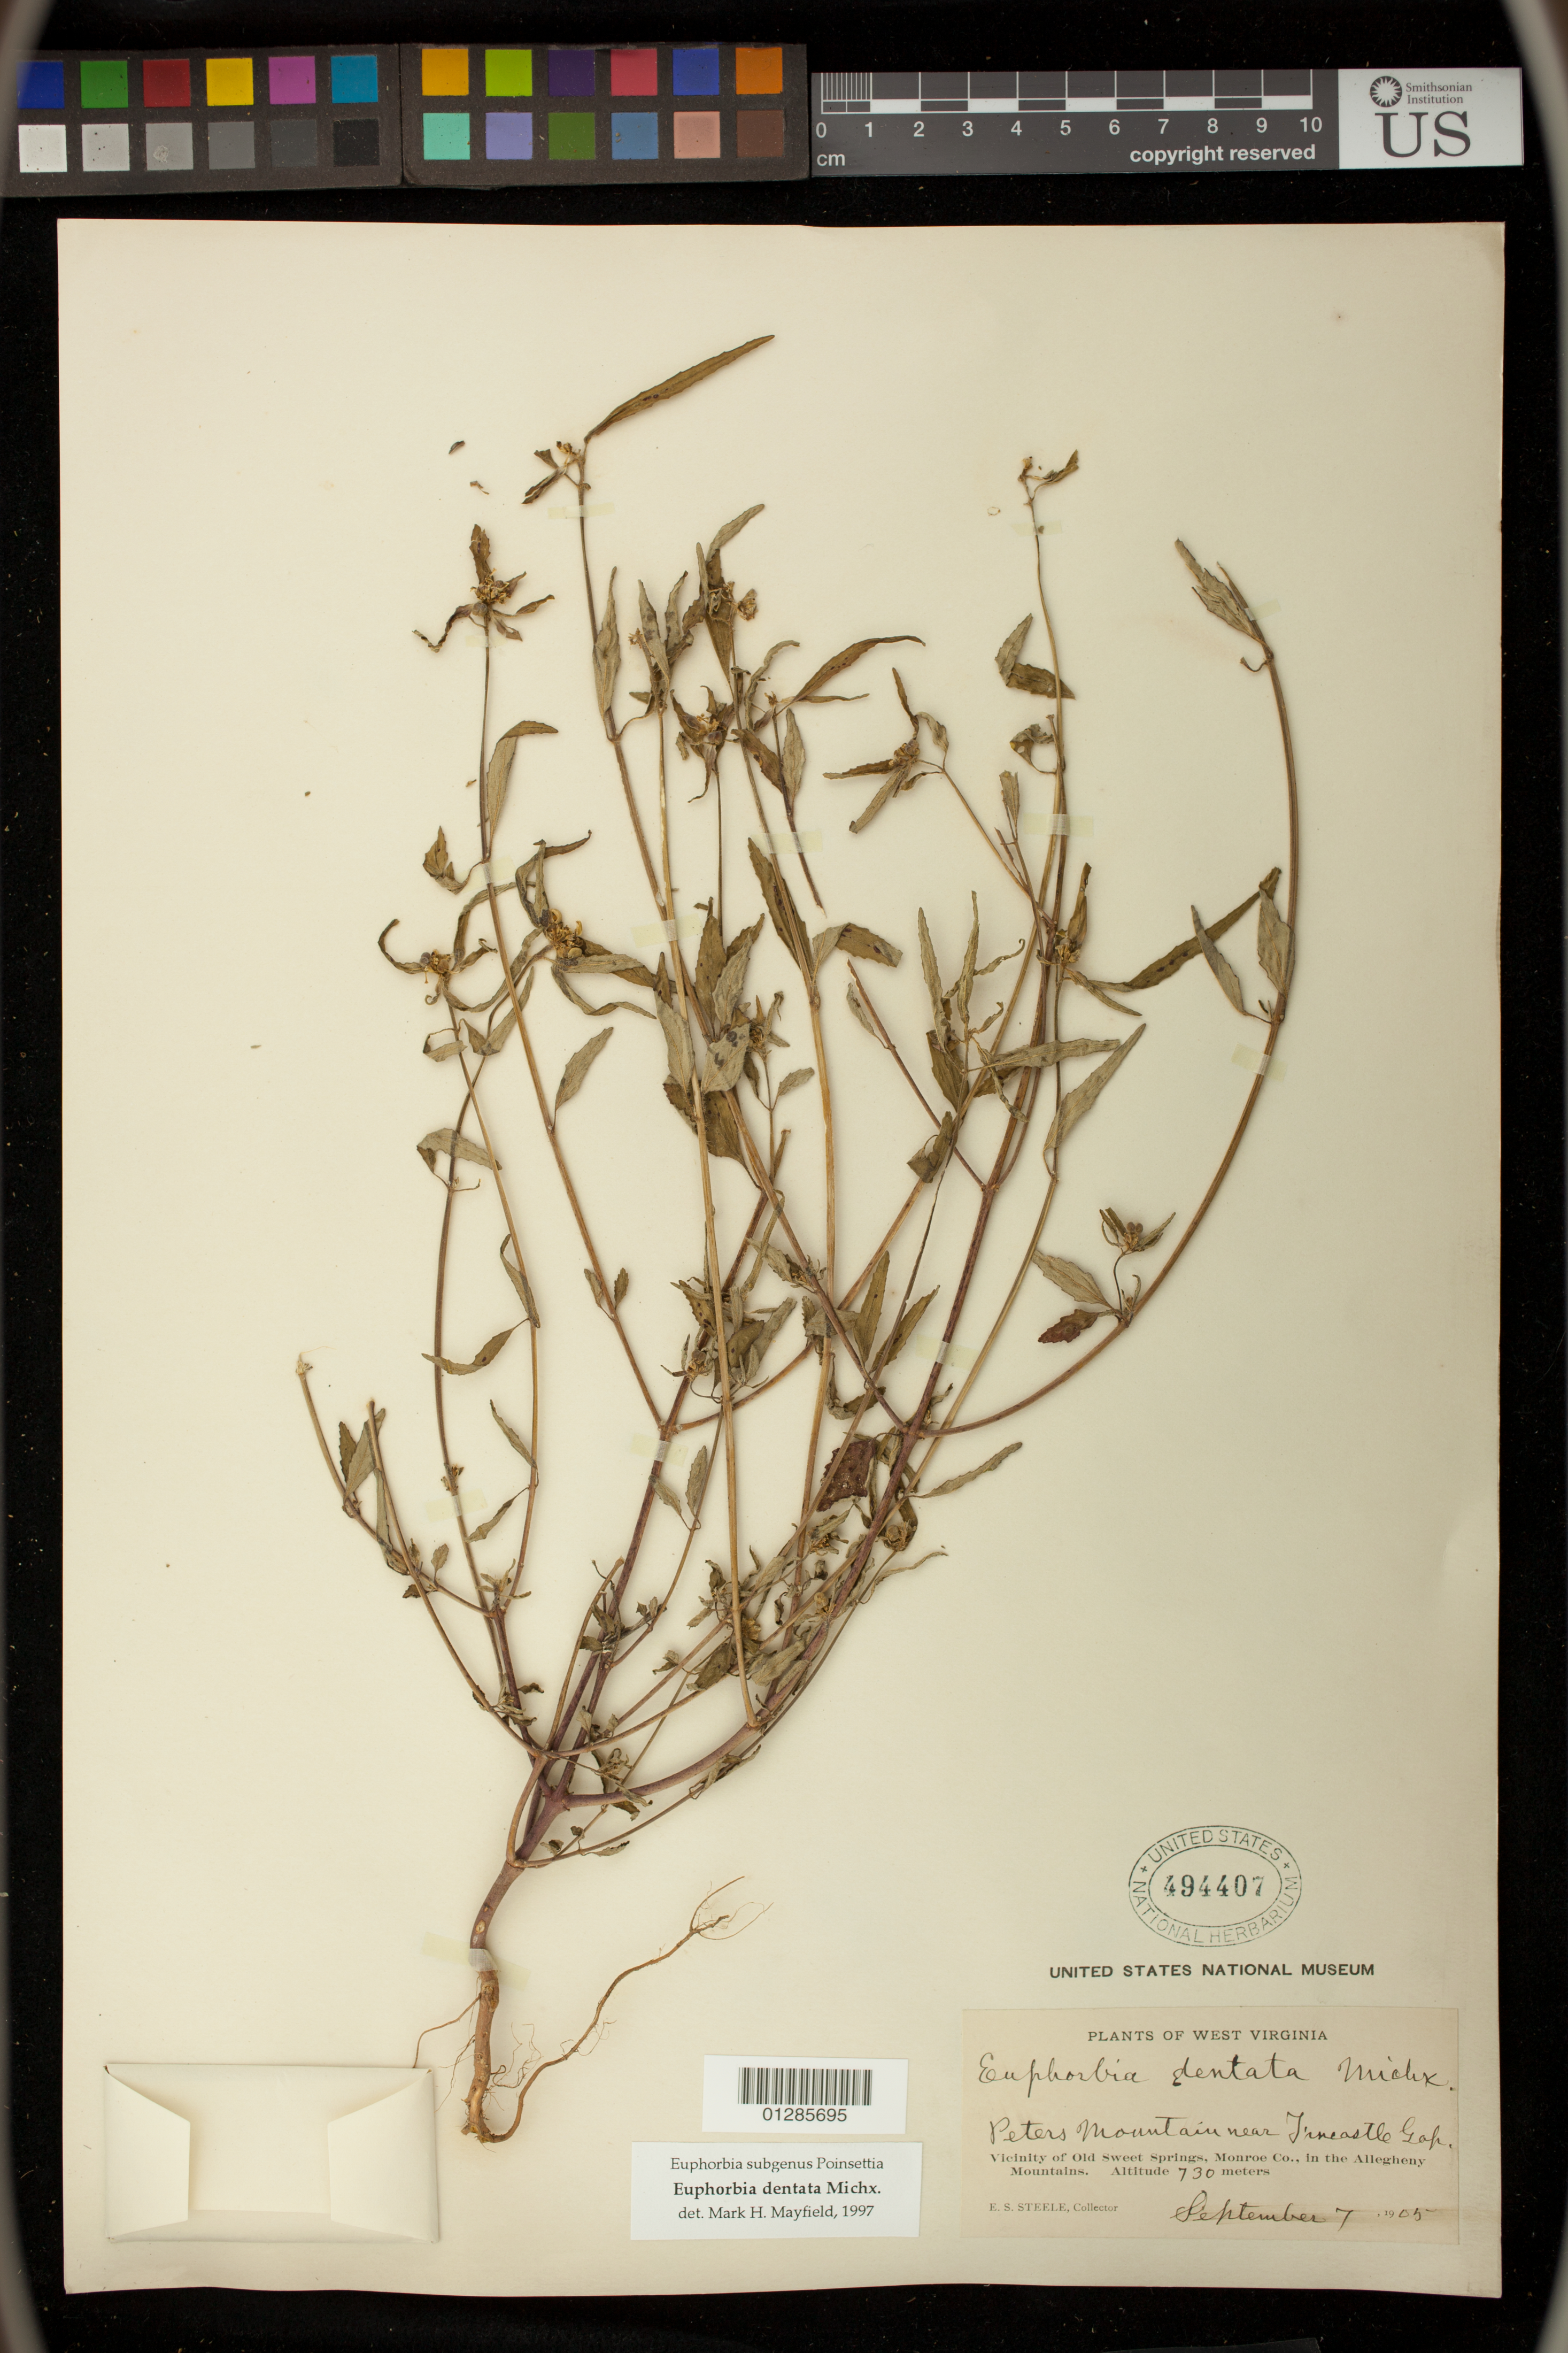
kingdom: Plantae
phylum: Tracheophyta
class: Magnoliopsida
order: Malpighiales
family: Euphorbiaceae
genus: Euphorbia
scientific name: Euphorbia dentata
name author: Michx.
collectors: E. Steele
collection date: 1905-09-07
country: United States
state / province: West Virginia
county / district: Monroe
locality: Peters Mountain near Fincastle Gap. Vicinity of Old Sweet Springs, in the Allegheny Mountains.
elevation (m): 730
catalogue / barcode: US 494407